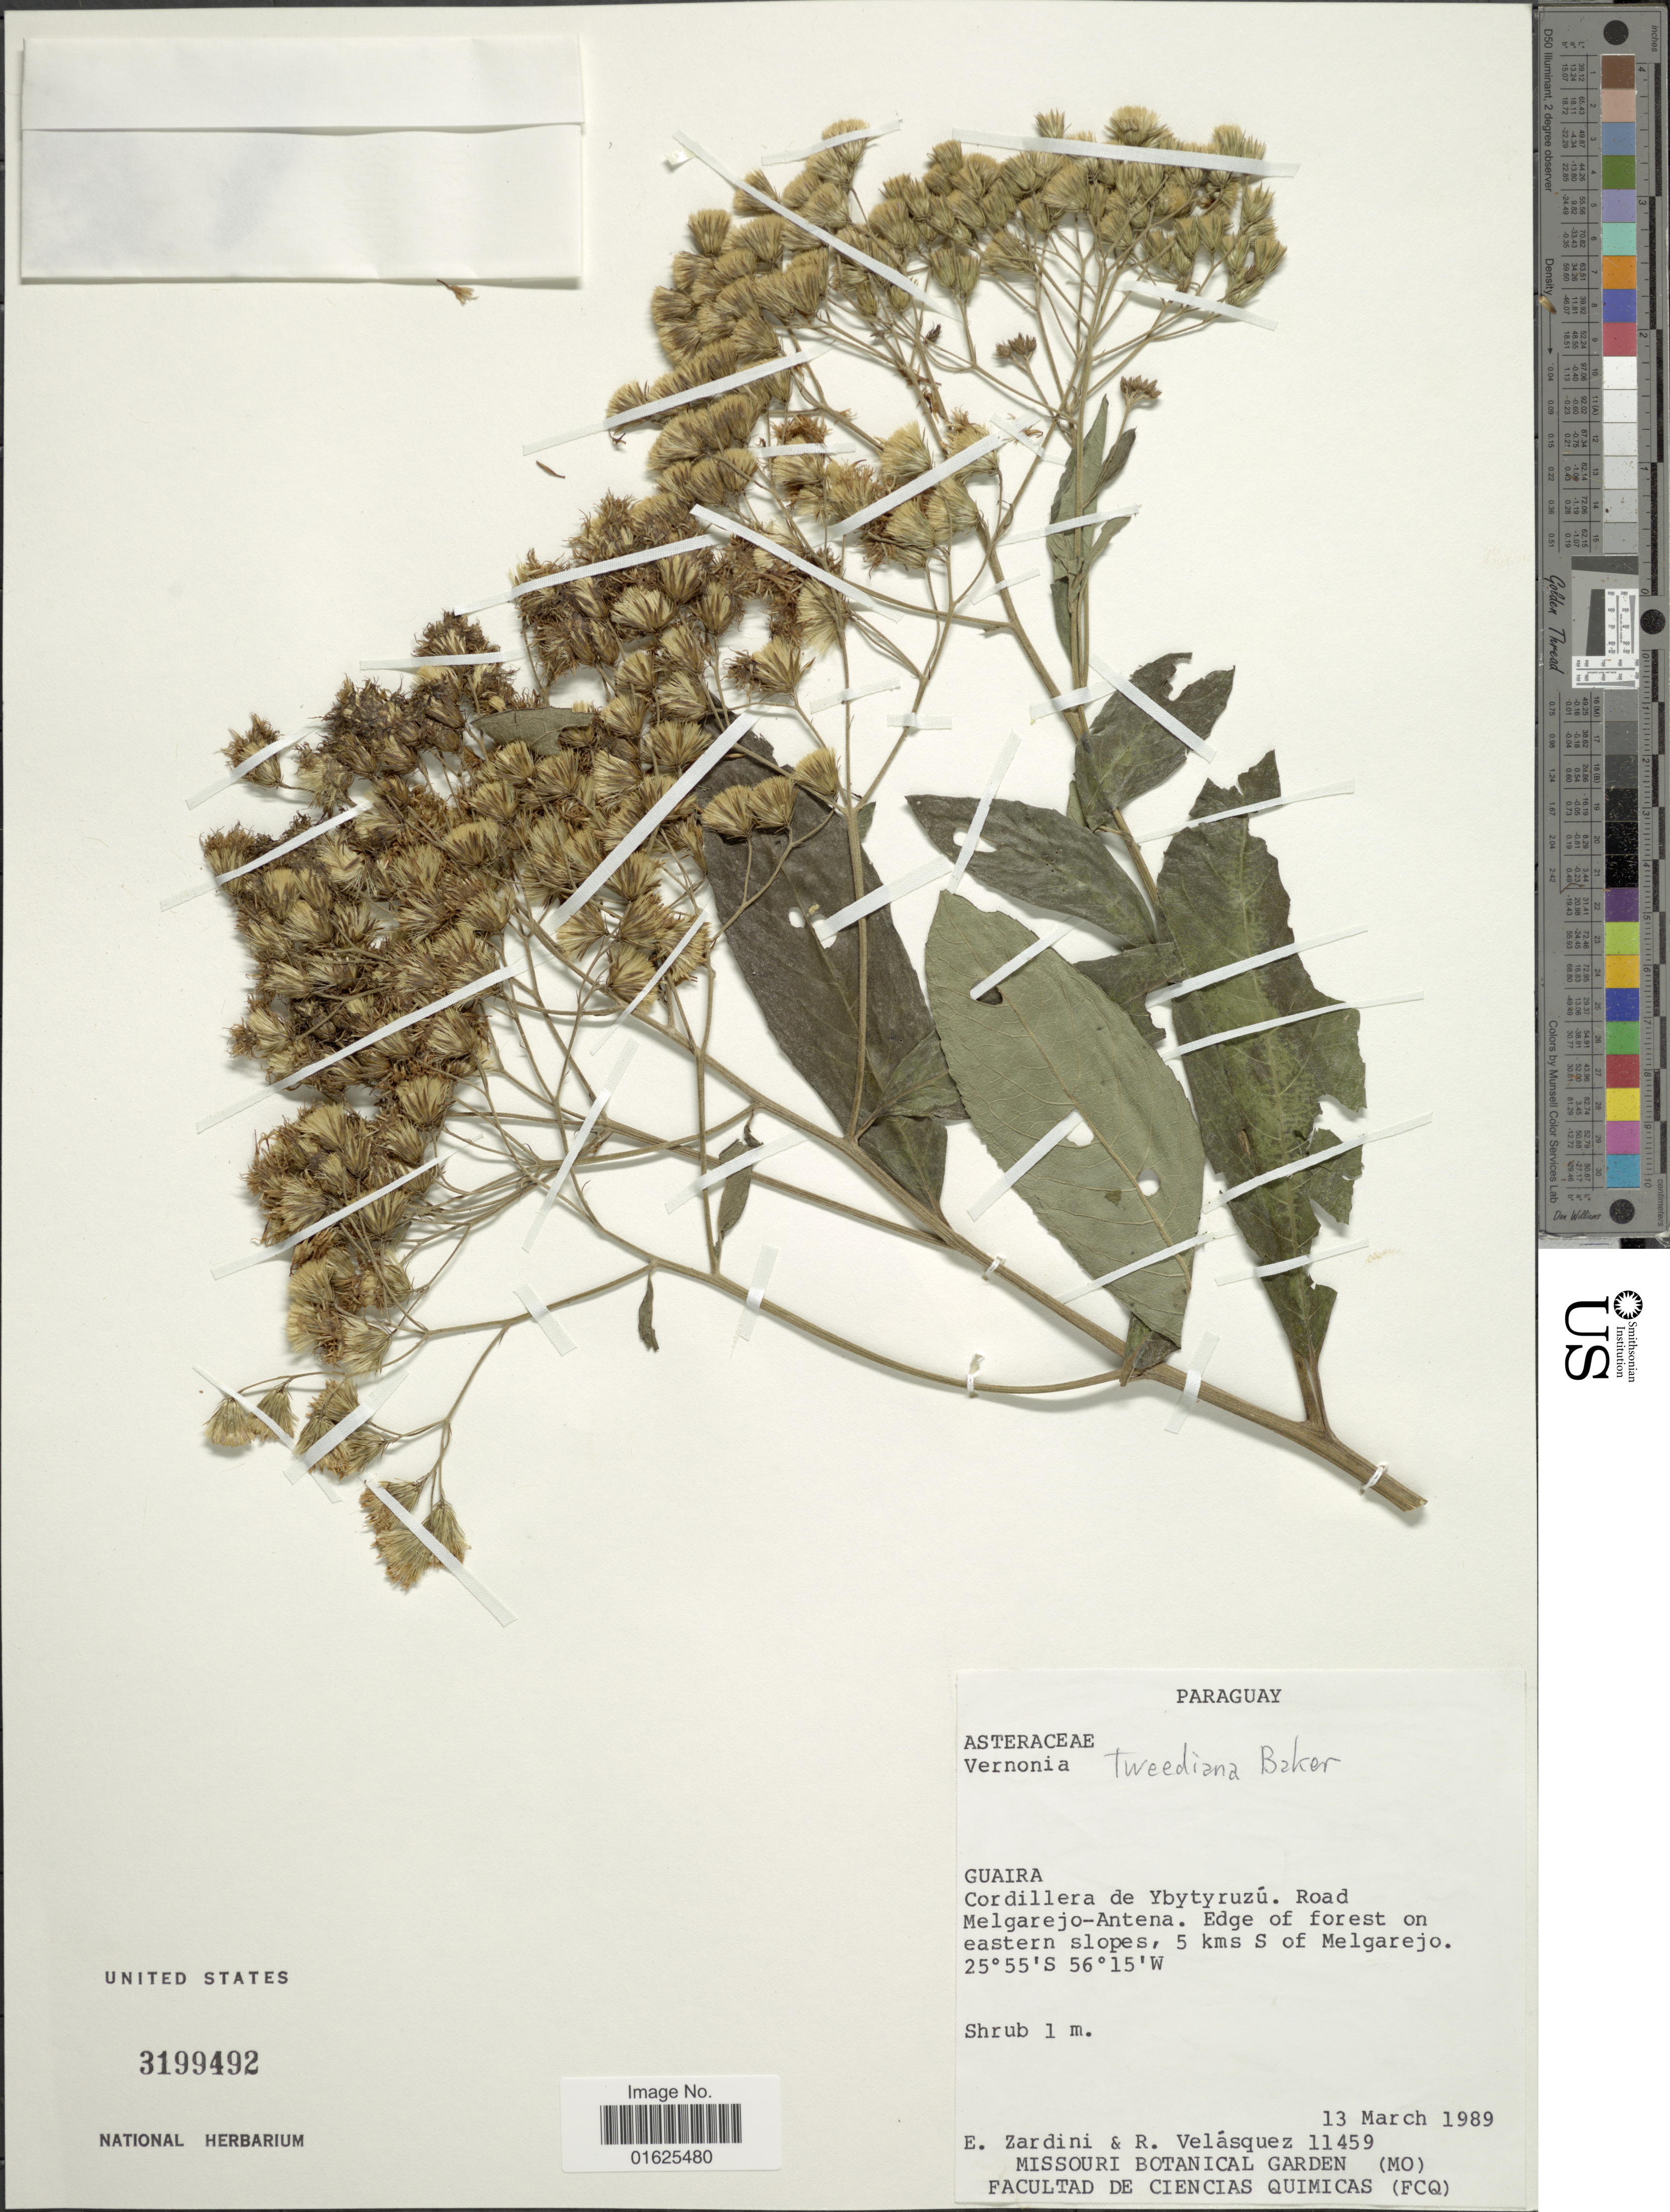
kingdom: Plantae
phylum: Tracheophyta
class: Magnoliopsida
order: Asterales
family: Asteraceae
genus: Vernonanthura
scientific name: Vernonanthura tweedieana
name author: (Baker) H. Rob.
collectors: E. M. Zardini & R. Velásquez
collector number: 11459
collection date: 1989-03-13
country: Paraguay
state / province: Guaira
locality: Cordillera de Ybytytuzú. Road Melgarejo-Antena. Edge of forest on eastern slopes, 5 kms S of Melgarejo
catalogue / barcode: US 3199492